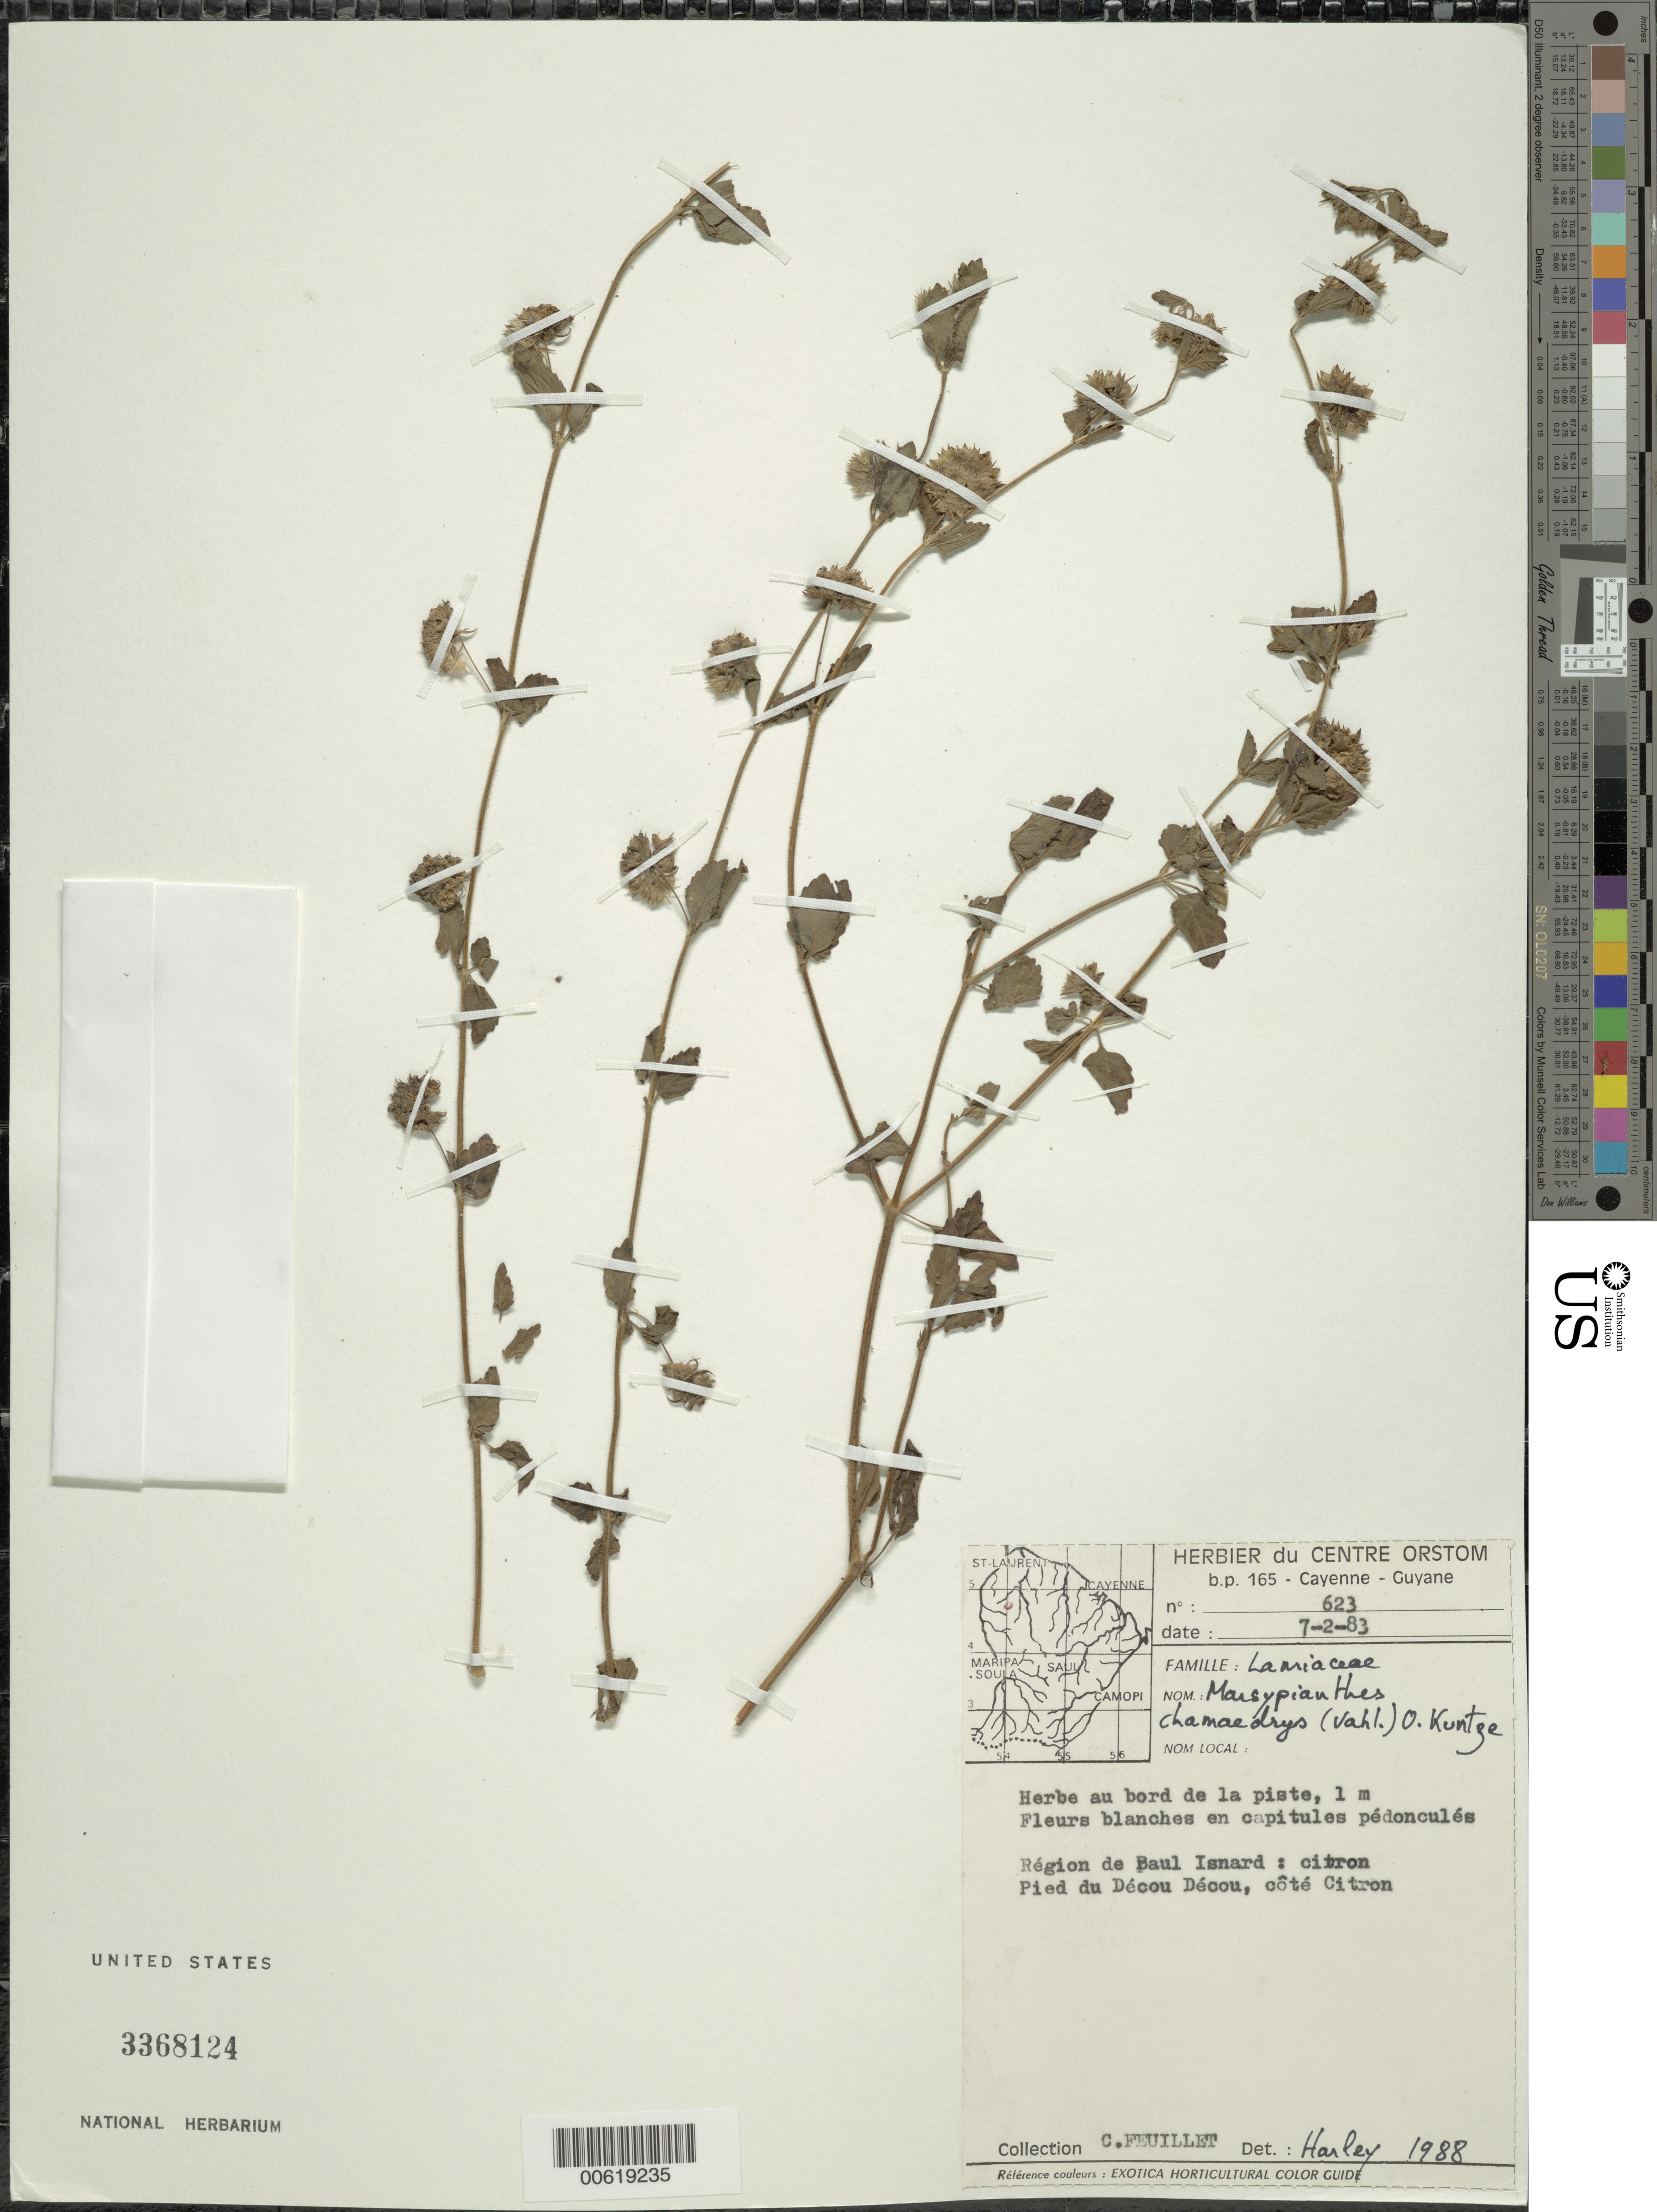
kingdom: Plantae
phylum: Tracheophyta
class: Magnoliopsida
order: Lamiales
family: Lamiaceae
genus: Marsypianthes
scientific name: Marsypianthes chamaedrys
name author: (Vahl) Kuntze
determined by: Harley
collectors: C. Feuillet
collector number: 623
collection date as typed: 7-Feb-83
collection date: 1983-02-07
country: French Guiana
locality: Région de Paul Isnard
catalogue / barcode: US 3368124